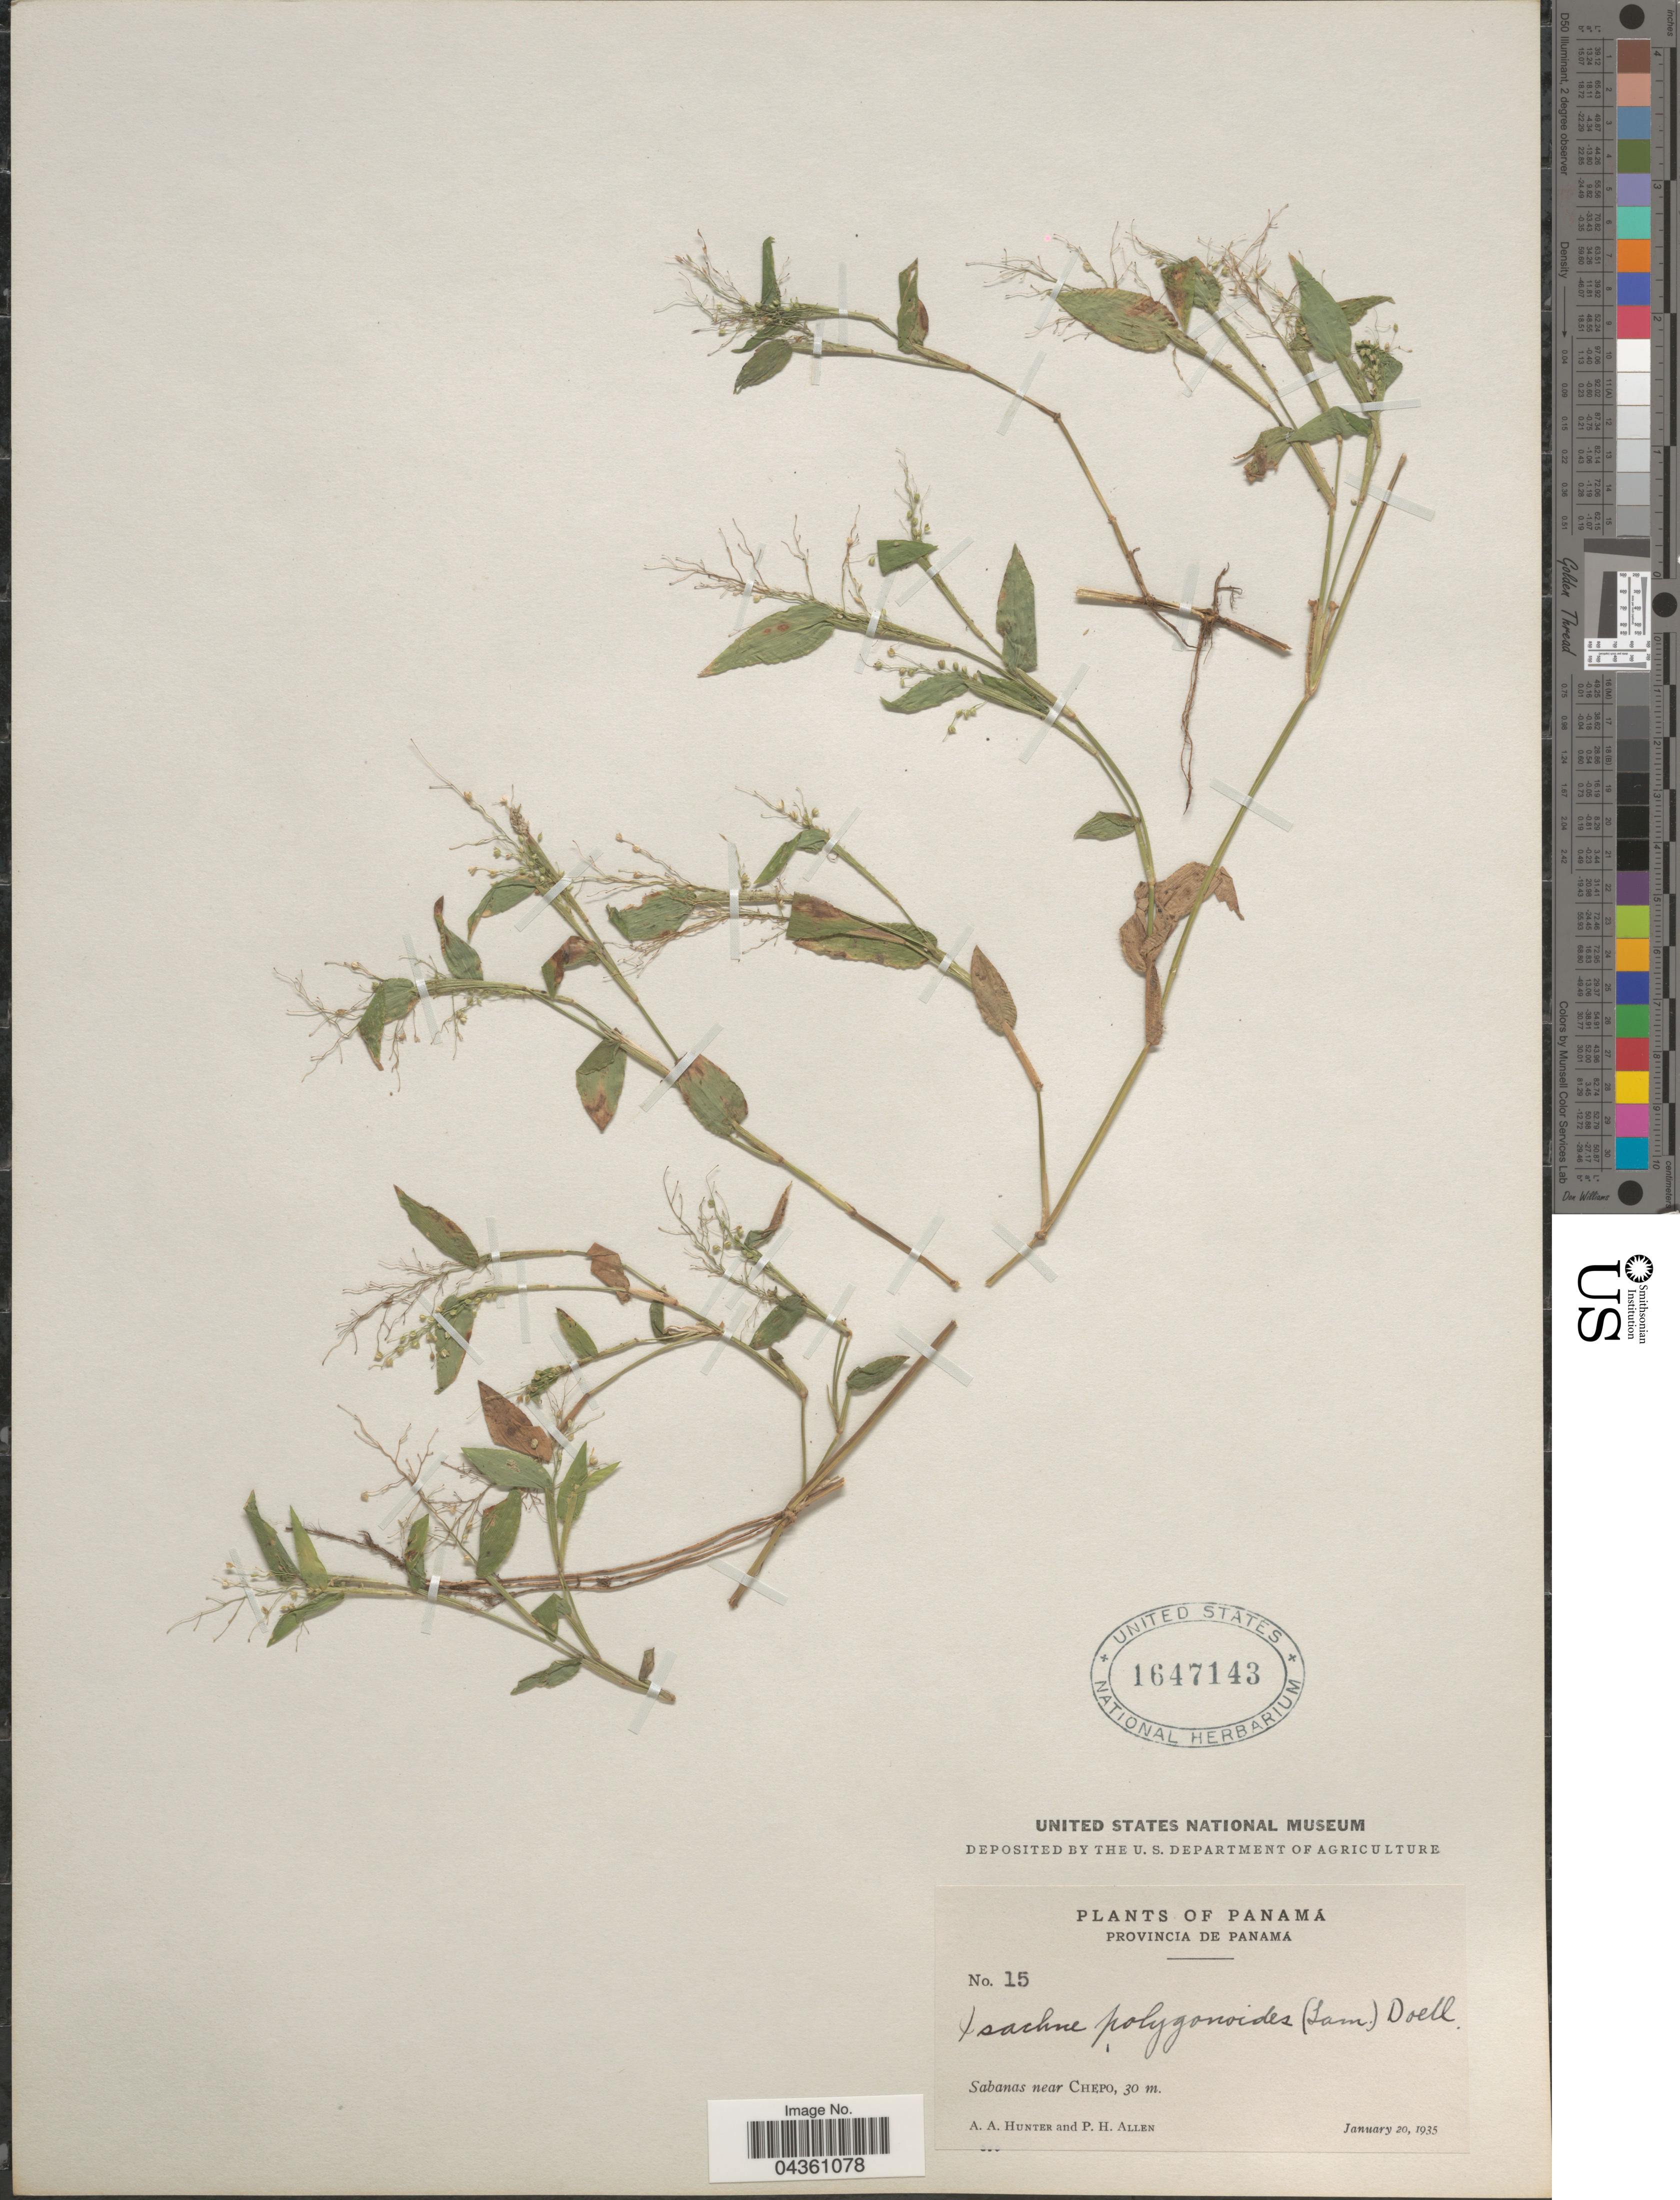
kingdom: Plantae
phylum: Tracheophyta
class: Liliopsida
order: Poales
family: Poaceae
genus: Isachne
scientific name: Isachne polygonoides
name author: (Lam.) Döll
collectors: A. Hunter & P. H. Allen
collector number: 15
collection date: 1935-01-20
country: Panama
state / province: Panamá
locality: Sabanas near Chepo.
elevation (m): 30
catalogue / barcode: US 1647143